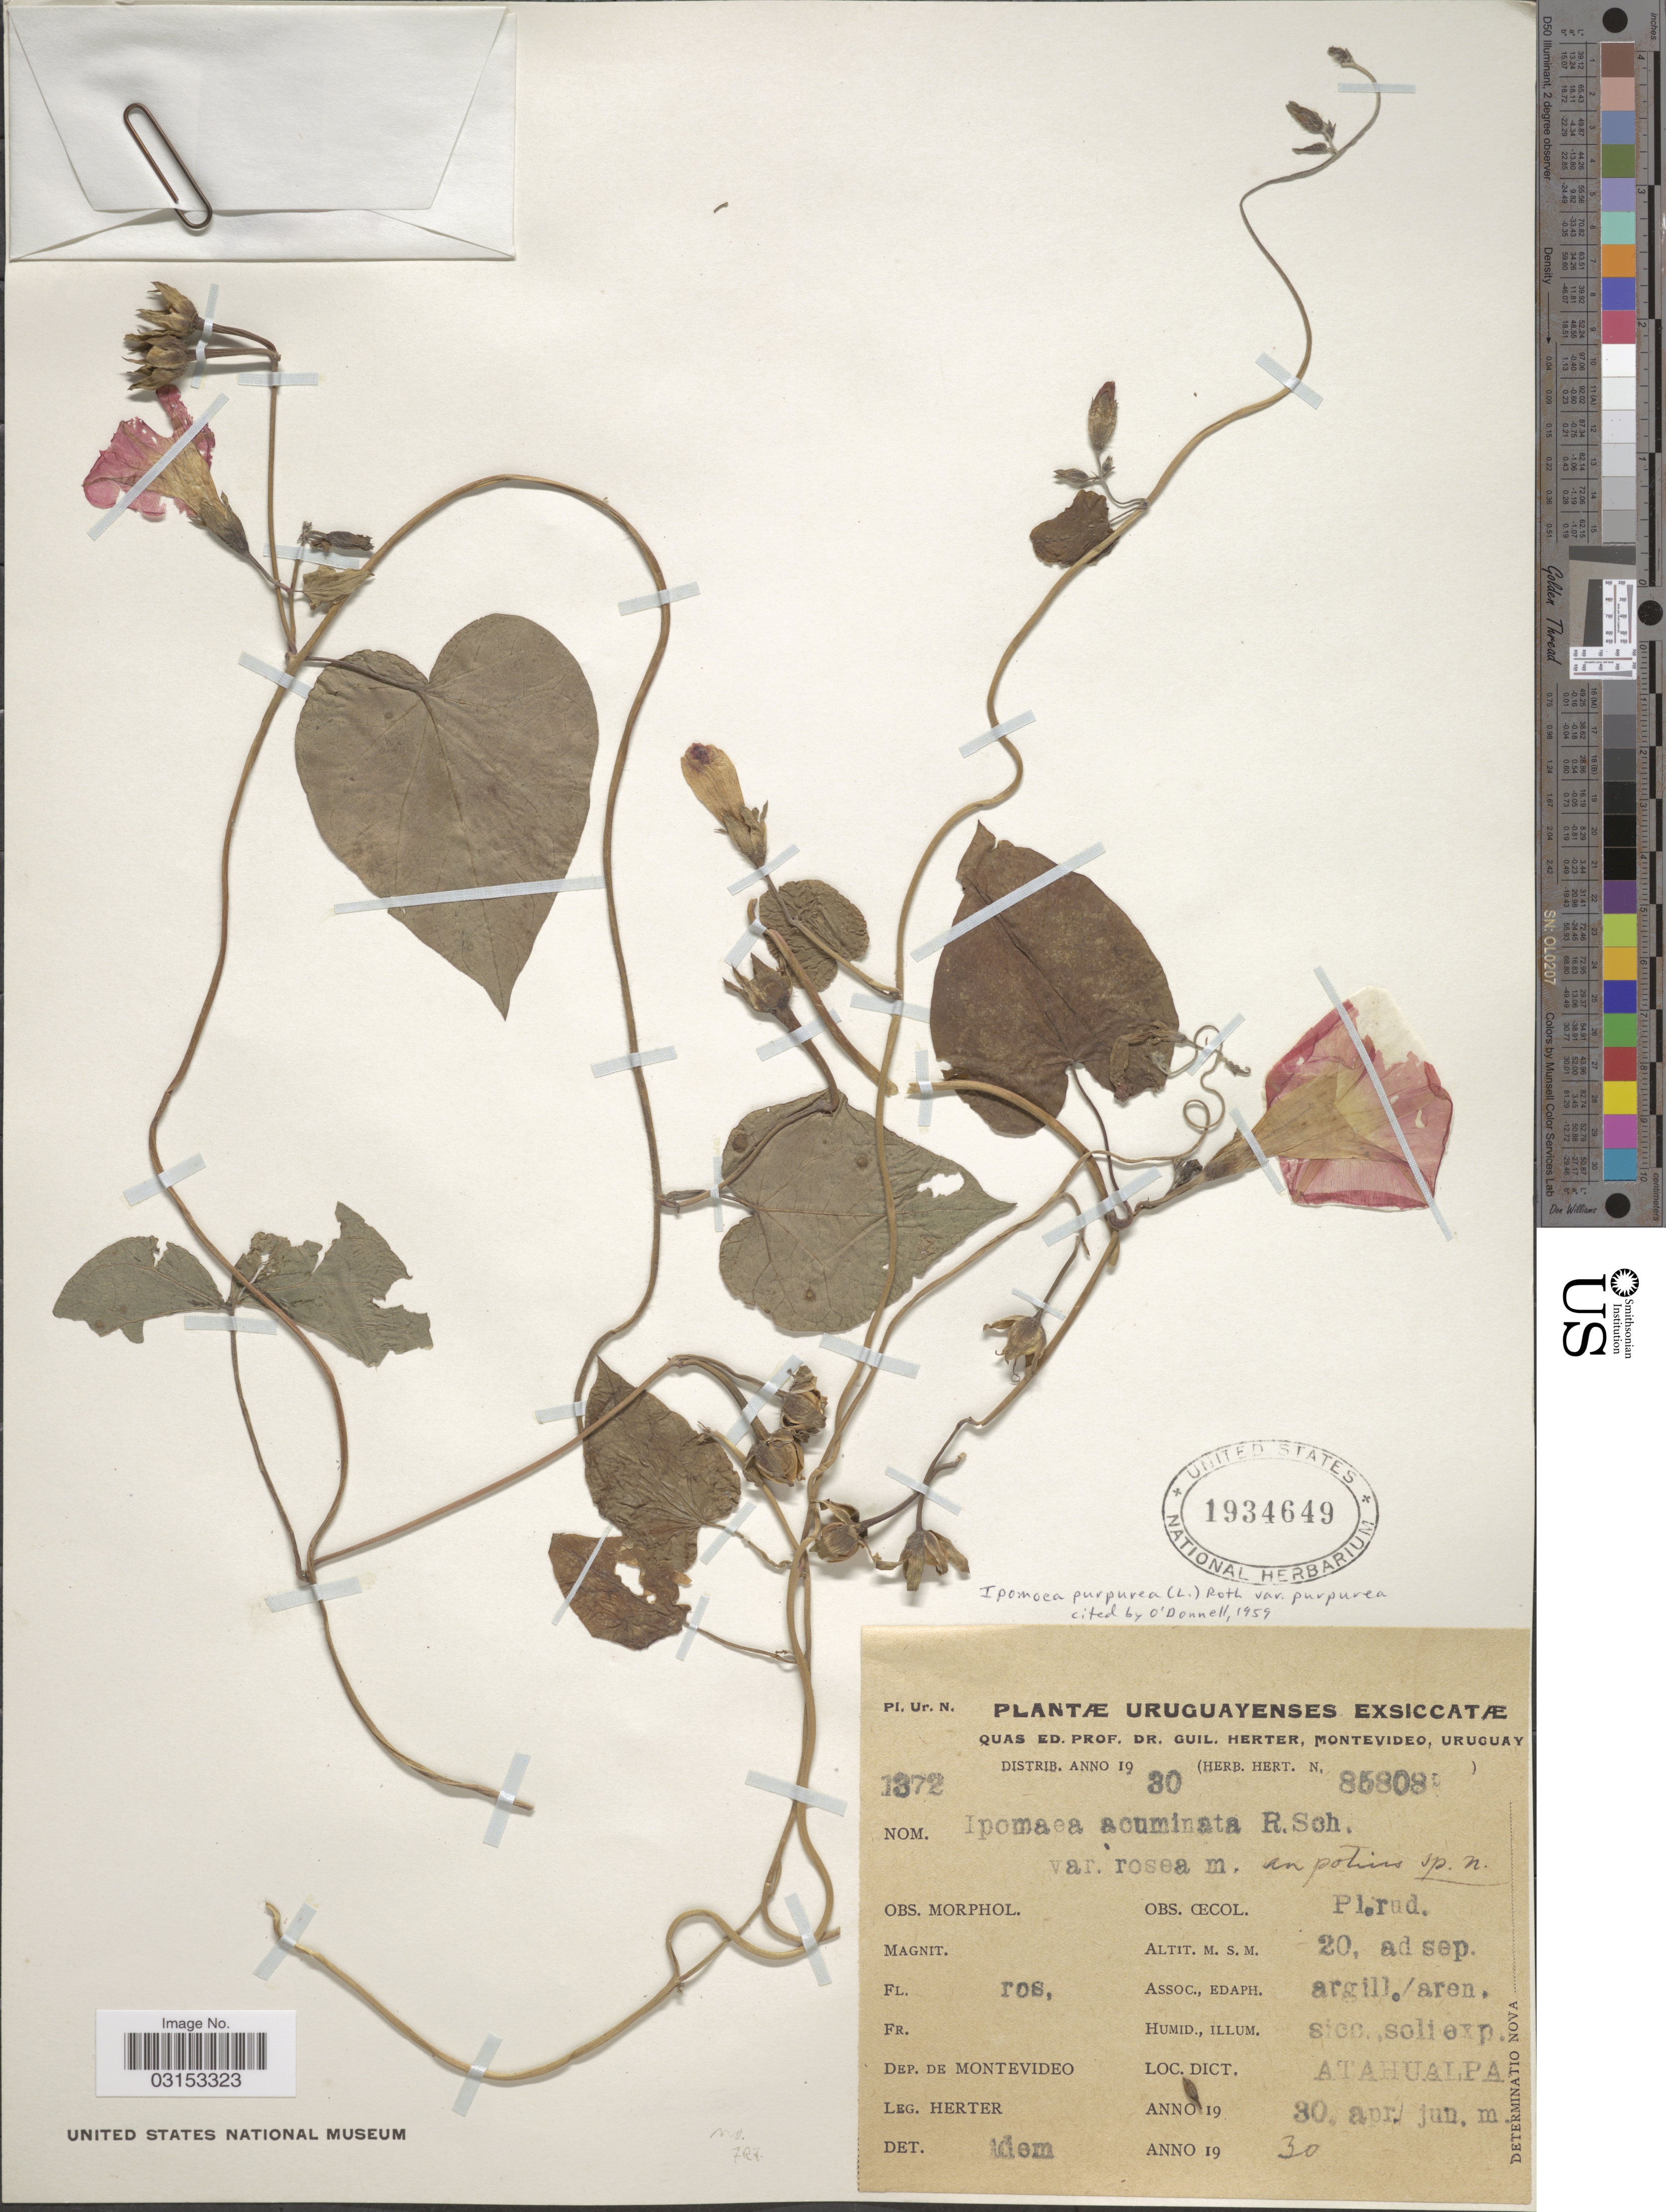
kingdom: Plantae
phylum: Tracheophyta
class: Magnoliopsida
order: Solanales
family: Convolvulaceae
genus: Ipomoea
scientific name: Ipomoea purpurea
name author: (L.) Roth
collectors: G. Herter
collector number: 1372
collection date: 1930-04/1930-06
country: Uruguay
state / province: Montevideo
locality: Dep. de Montevideo. Atahualpa.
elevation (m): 20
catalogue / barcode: US 1934649